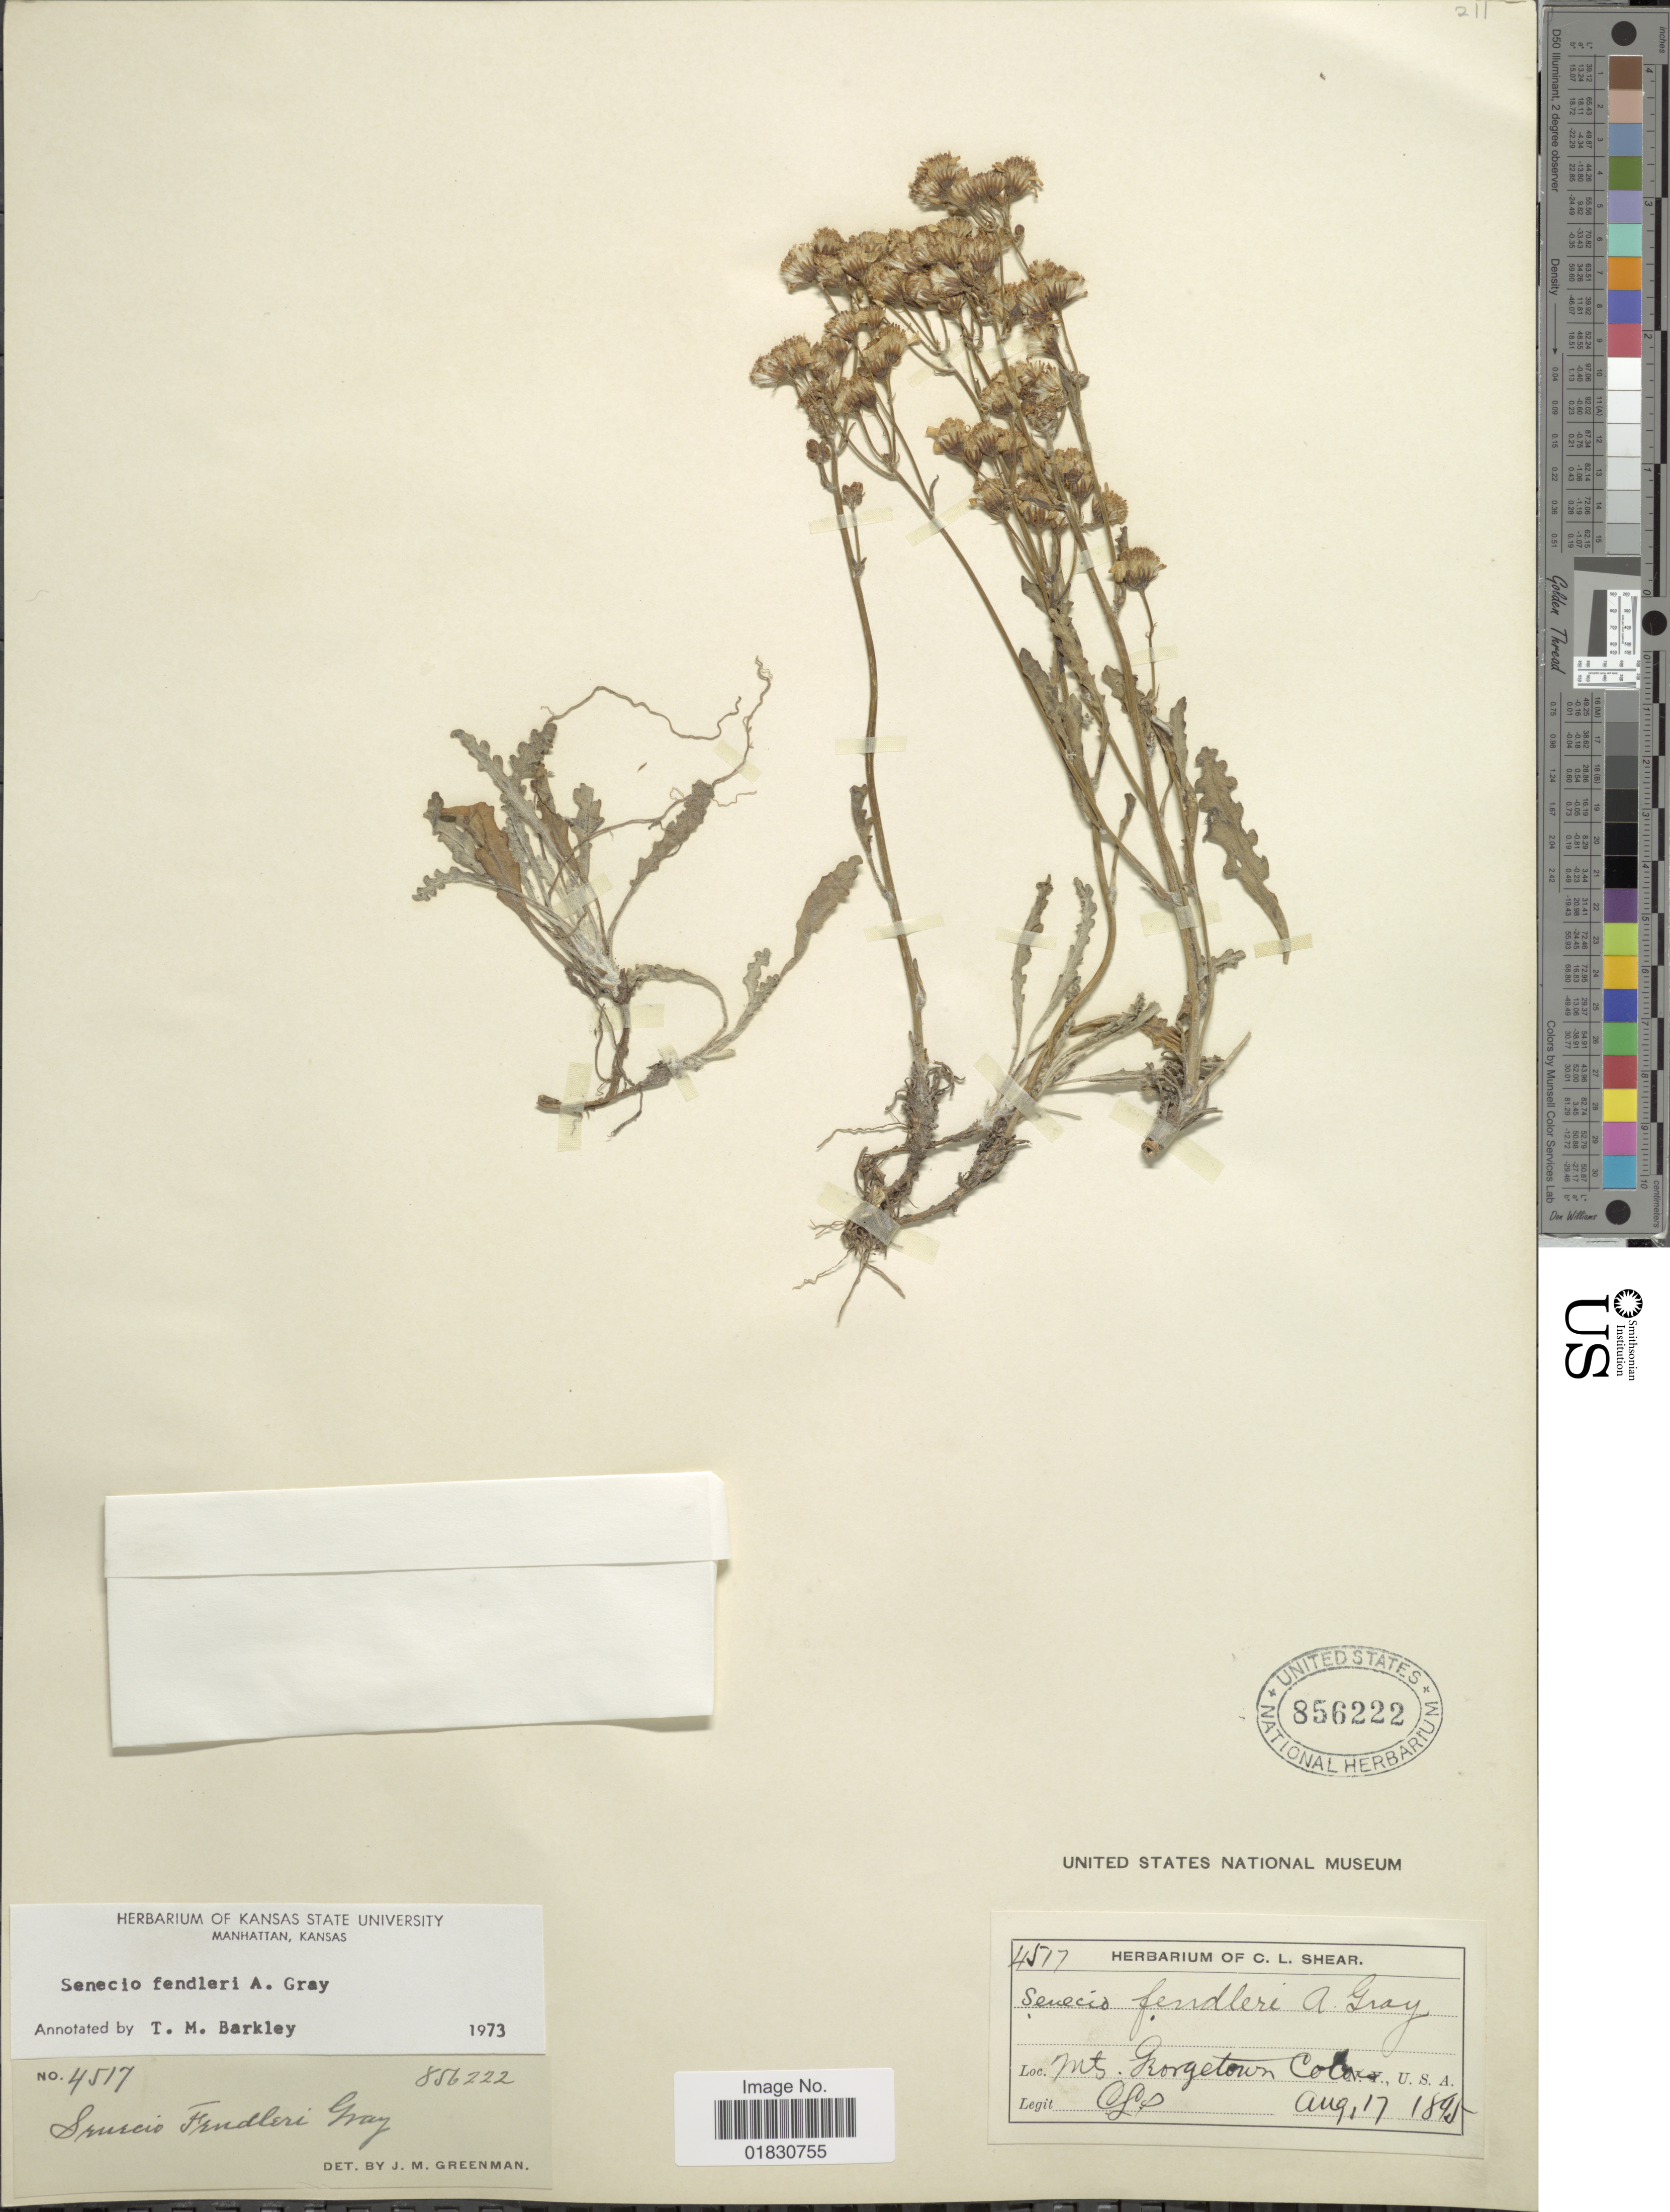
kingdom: Plantae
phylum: Tracheophyta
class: Magnoliopsida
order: Asterales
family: Asteraceae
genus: Packera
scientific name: Packera fendleri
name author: (A. Gray) W.A. Weber & Á. Löve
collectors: C. L. Shear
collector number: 4517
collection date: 1895-08-17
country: United States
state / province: Colorado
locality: Mts. Georgetown, Colo.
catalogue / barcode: US 856222